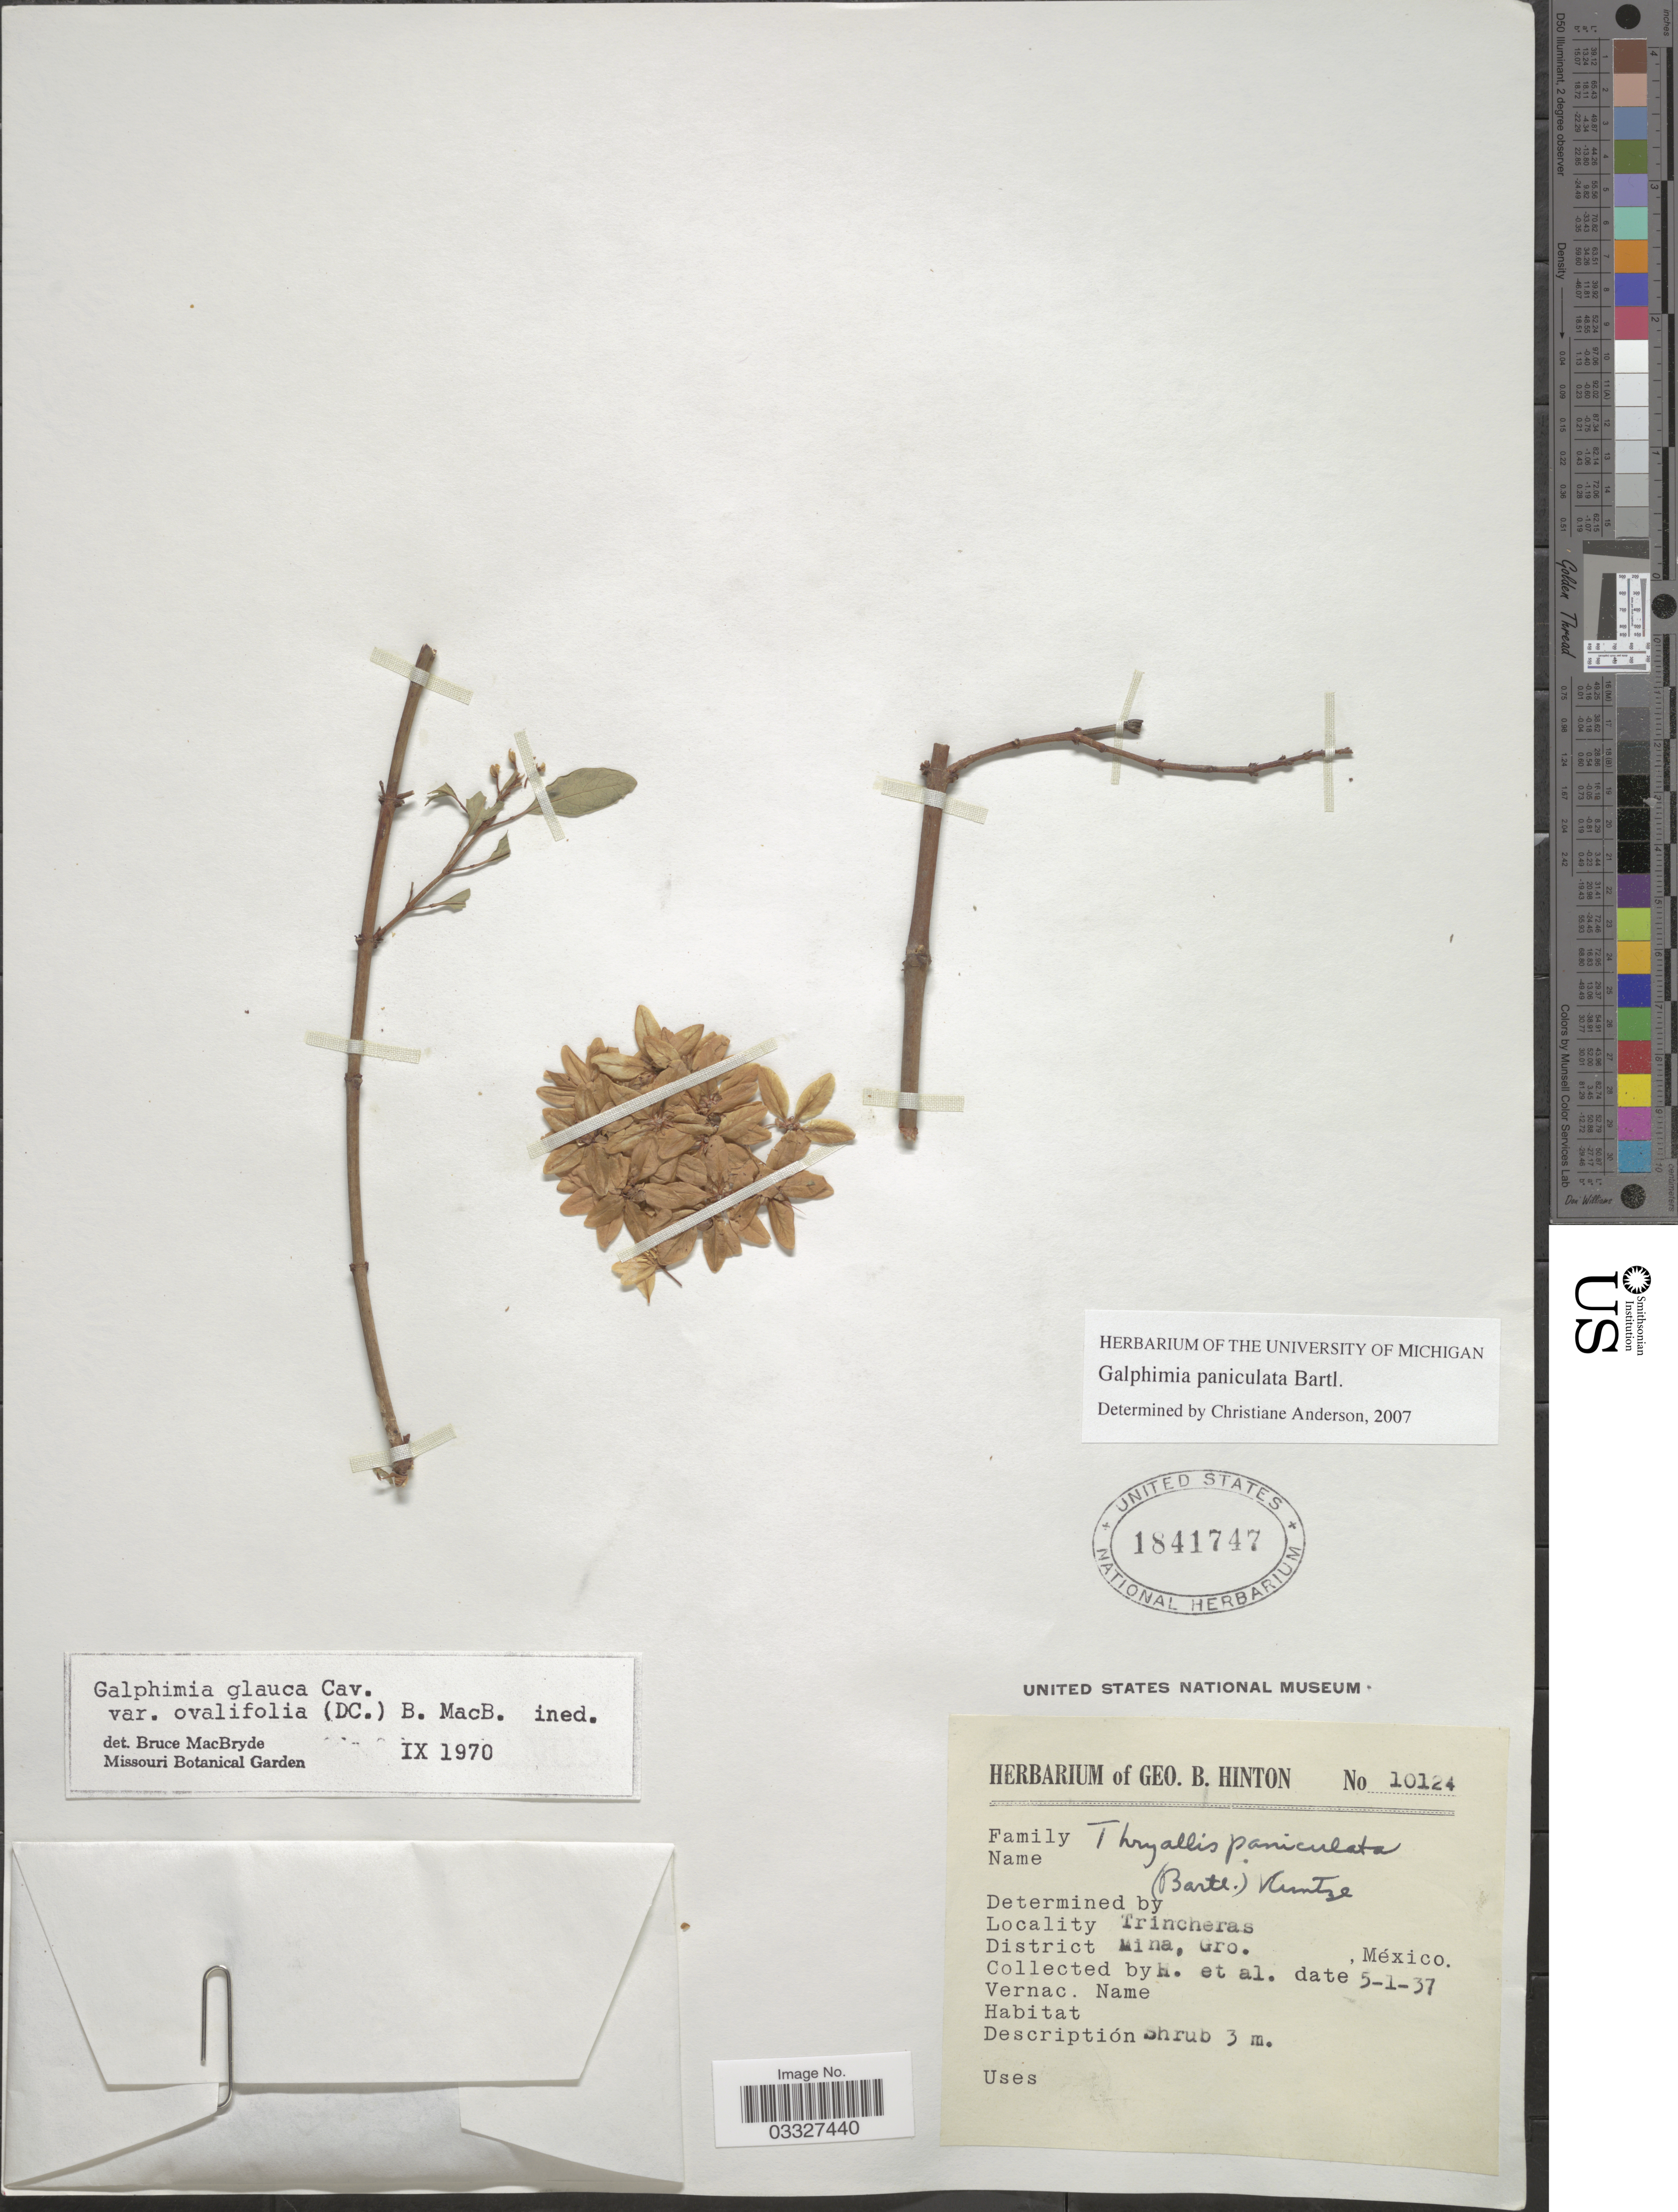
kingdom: Plantae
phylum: Tracheophyta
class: Magnoliopsida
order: Malpighiales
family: Malpighiaceae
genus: Galphimia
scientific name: Galphimia paniculata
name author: Bart.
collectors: G. B. Hinton & et al.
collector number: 10124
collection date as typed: Transcribed d/m/y: 5/1/37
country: Mexico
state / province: Guerrero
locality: Trincheras. District Mina.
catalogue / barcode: US 1841747